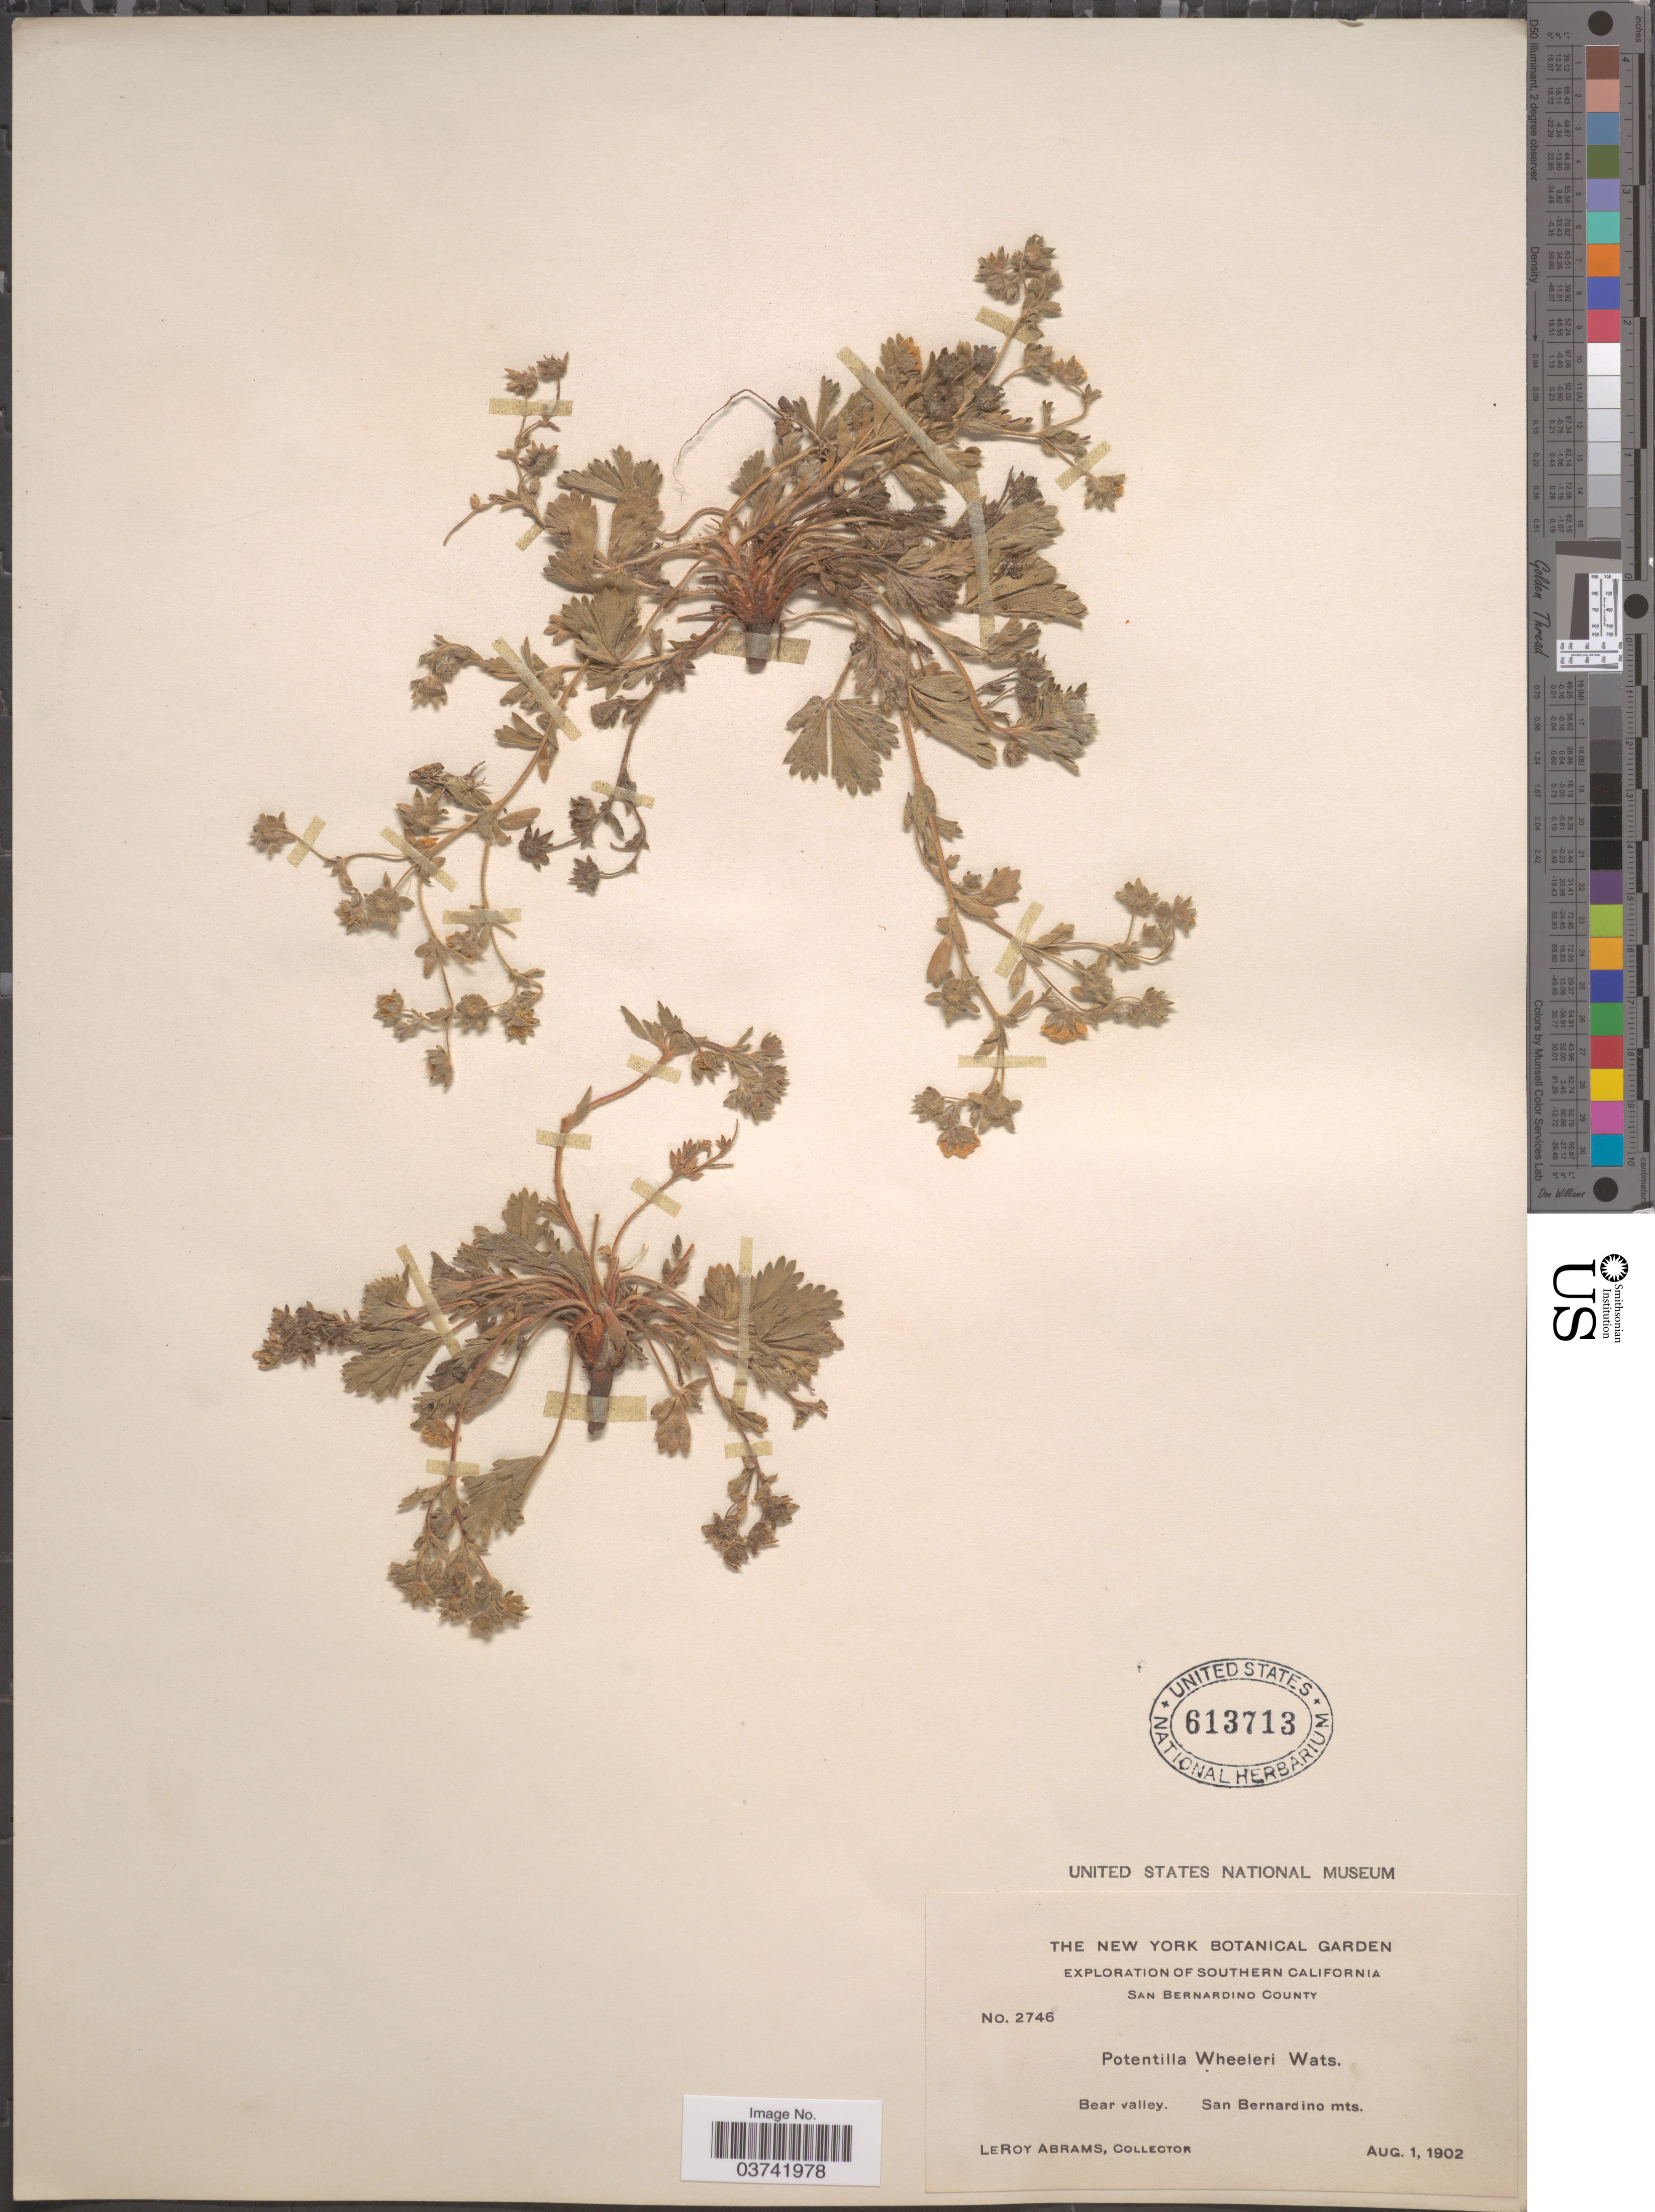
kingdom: Plantae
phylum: Tracheophyta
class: Magnoliopsida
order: Rosales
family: Rosaceae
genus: Potentilla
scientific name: Potentilla wheeleri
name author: S. Watson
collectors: L. Abrams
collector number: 2746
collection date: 1902-08-01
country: United States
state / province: California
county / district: San Bernardino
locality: Southern California. San Bernardino County. Bear valley. San Bernardino Mts.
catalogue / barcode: US 613713